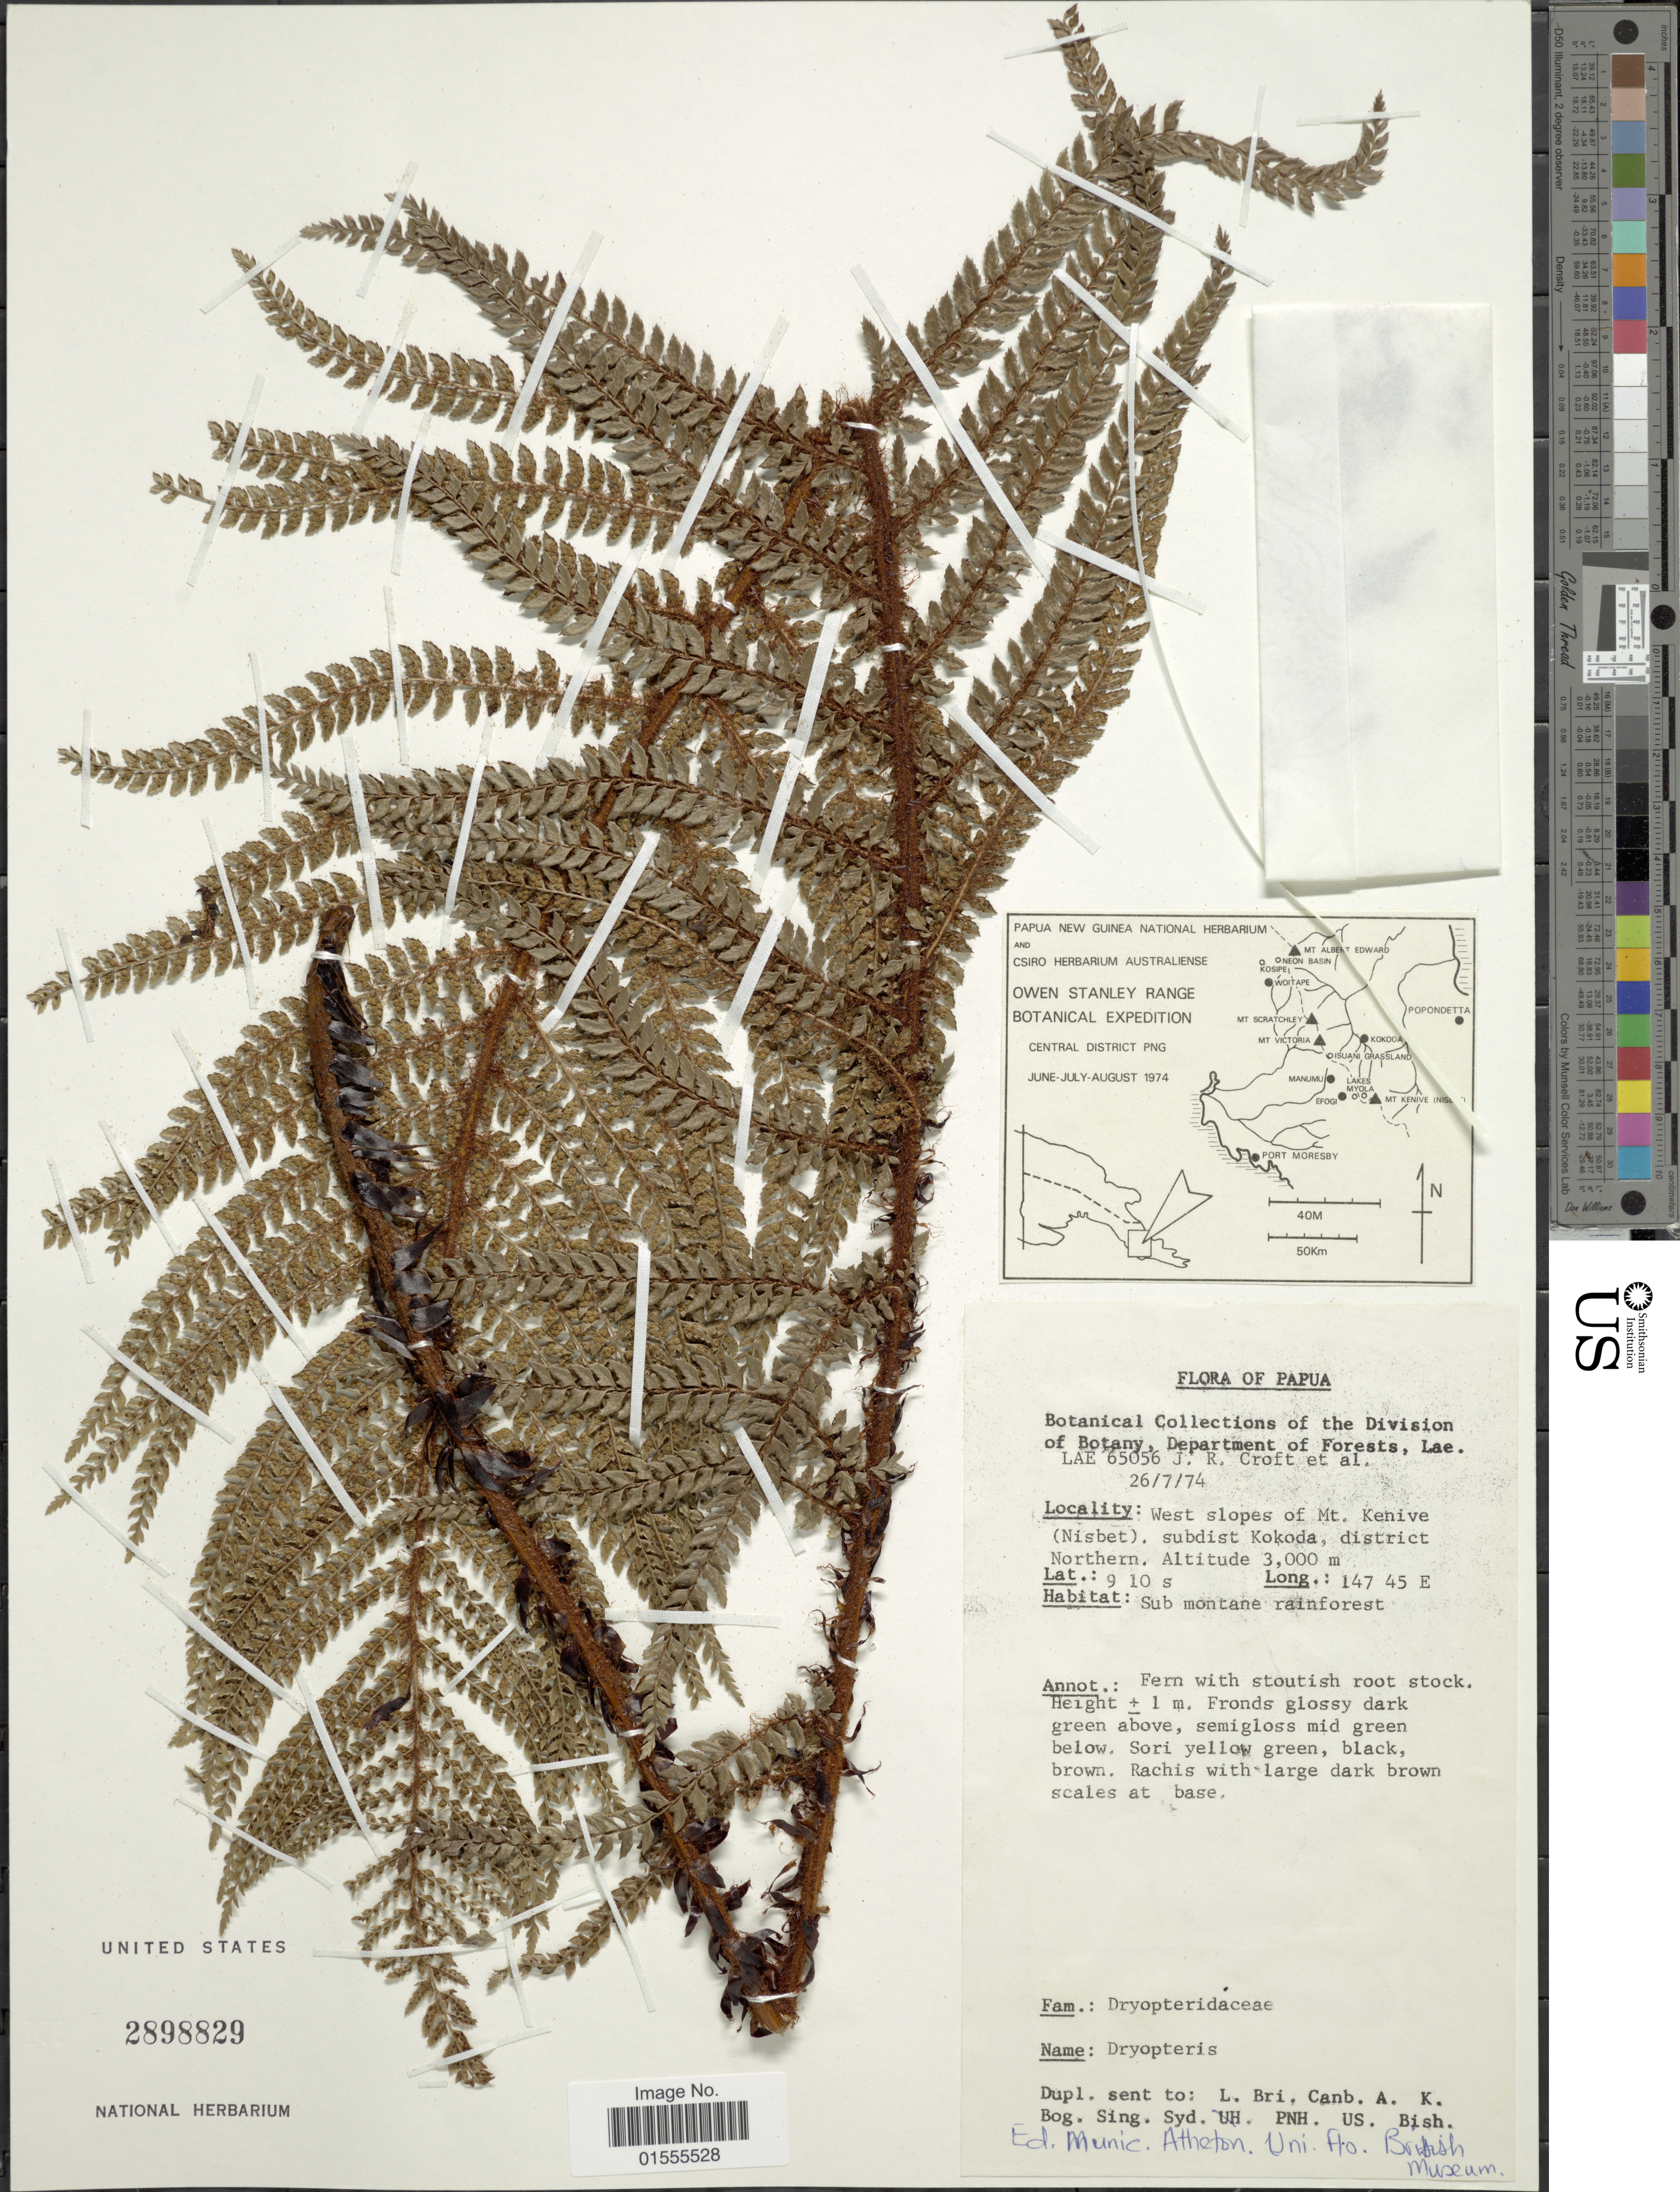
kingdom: Plantae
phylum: Tracheophyta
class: Polypodiopsida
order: Polypodiales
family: Dryopteridaceae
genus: Dryopteris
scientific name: Dryopteris sp.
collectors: J. R. Croft & et al.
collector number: LAE 65056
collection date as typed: Transcribed d/m/y: 26/7/74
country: Papua New Guinea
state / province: Northern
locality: West slope of Mt Kenive (NIsbet). subdist Kokoda, district Northern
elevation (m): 3000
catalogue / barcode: US 2898829